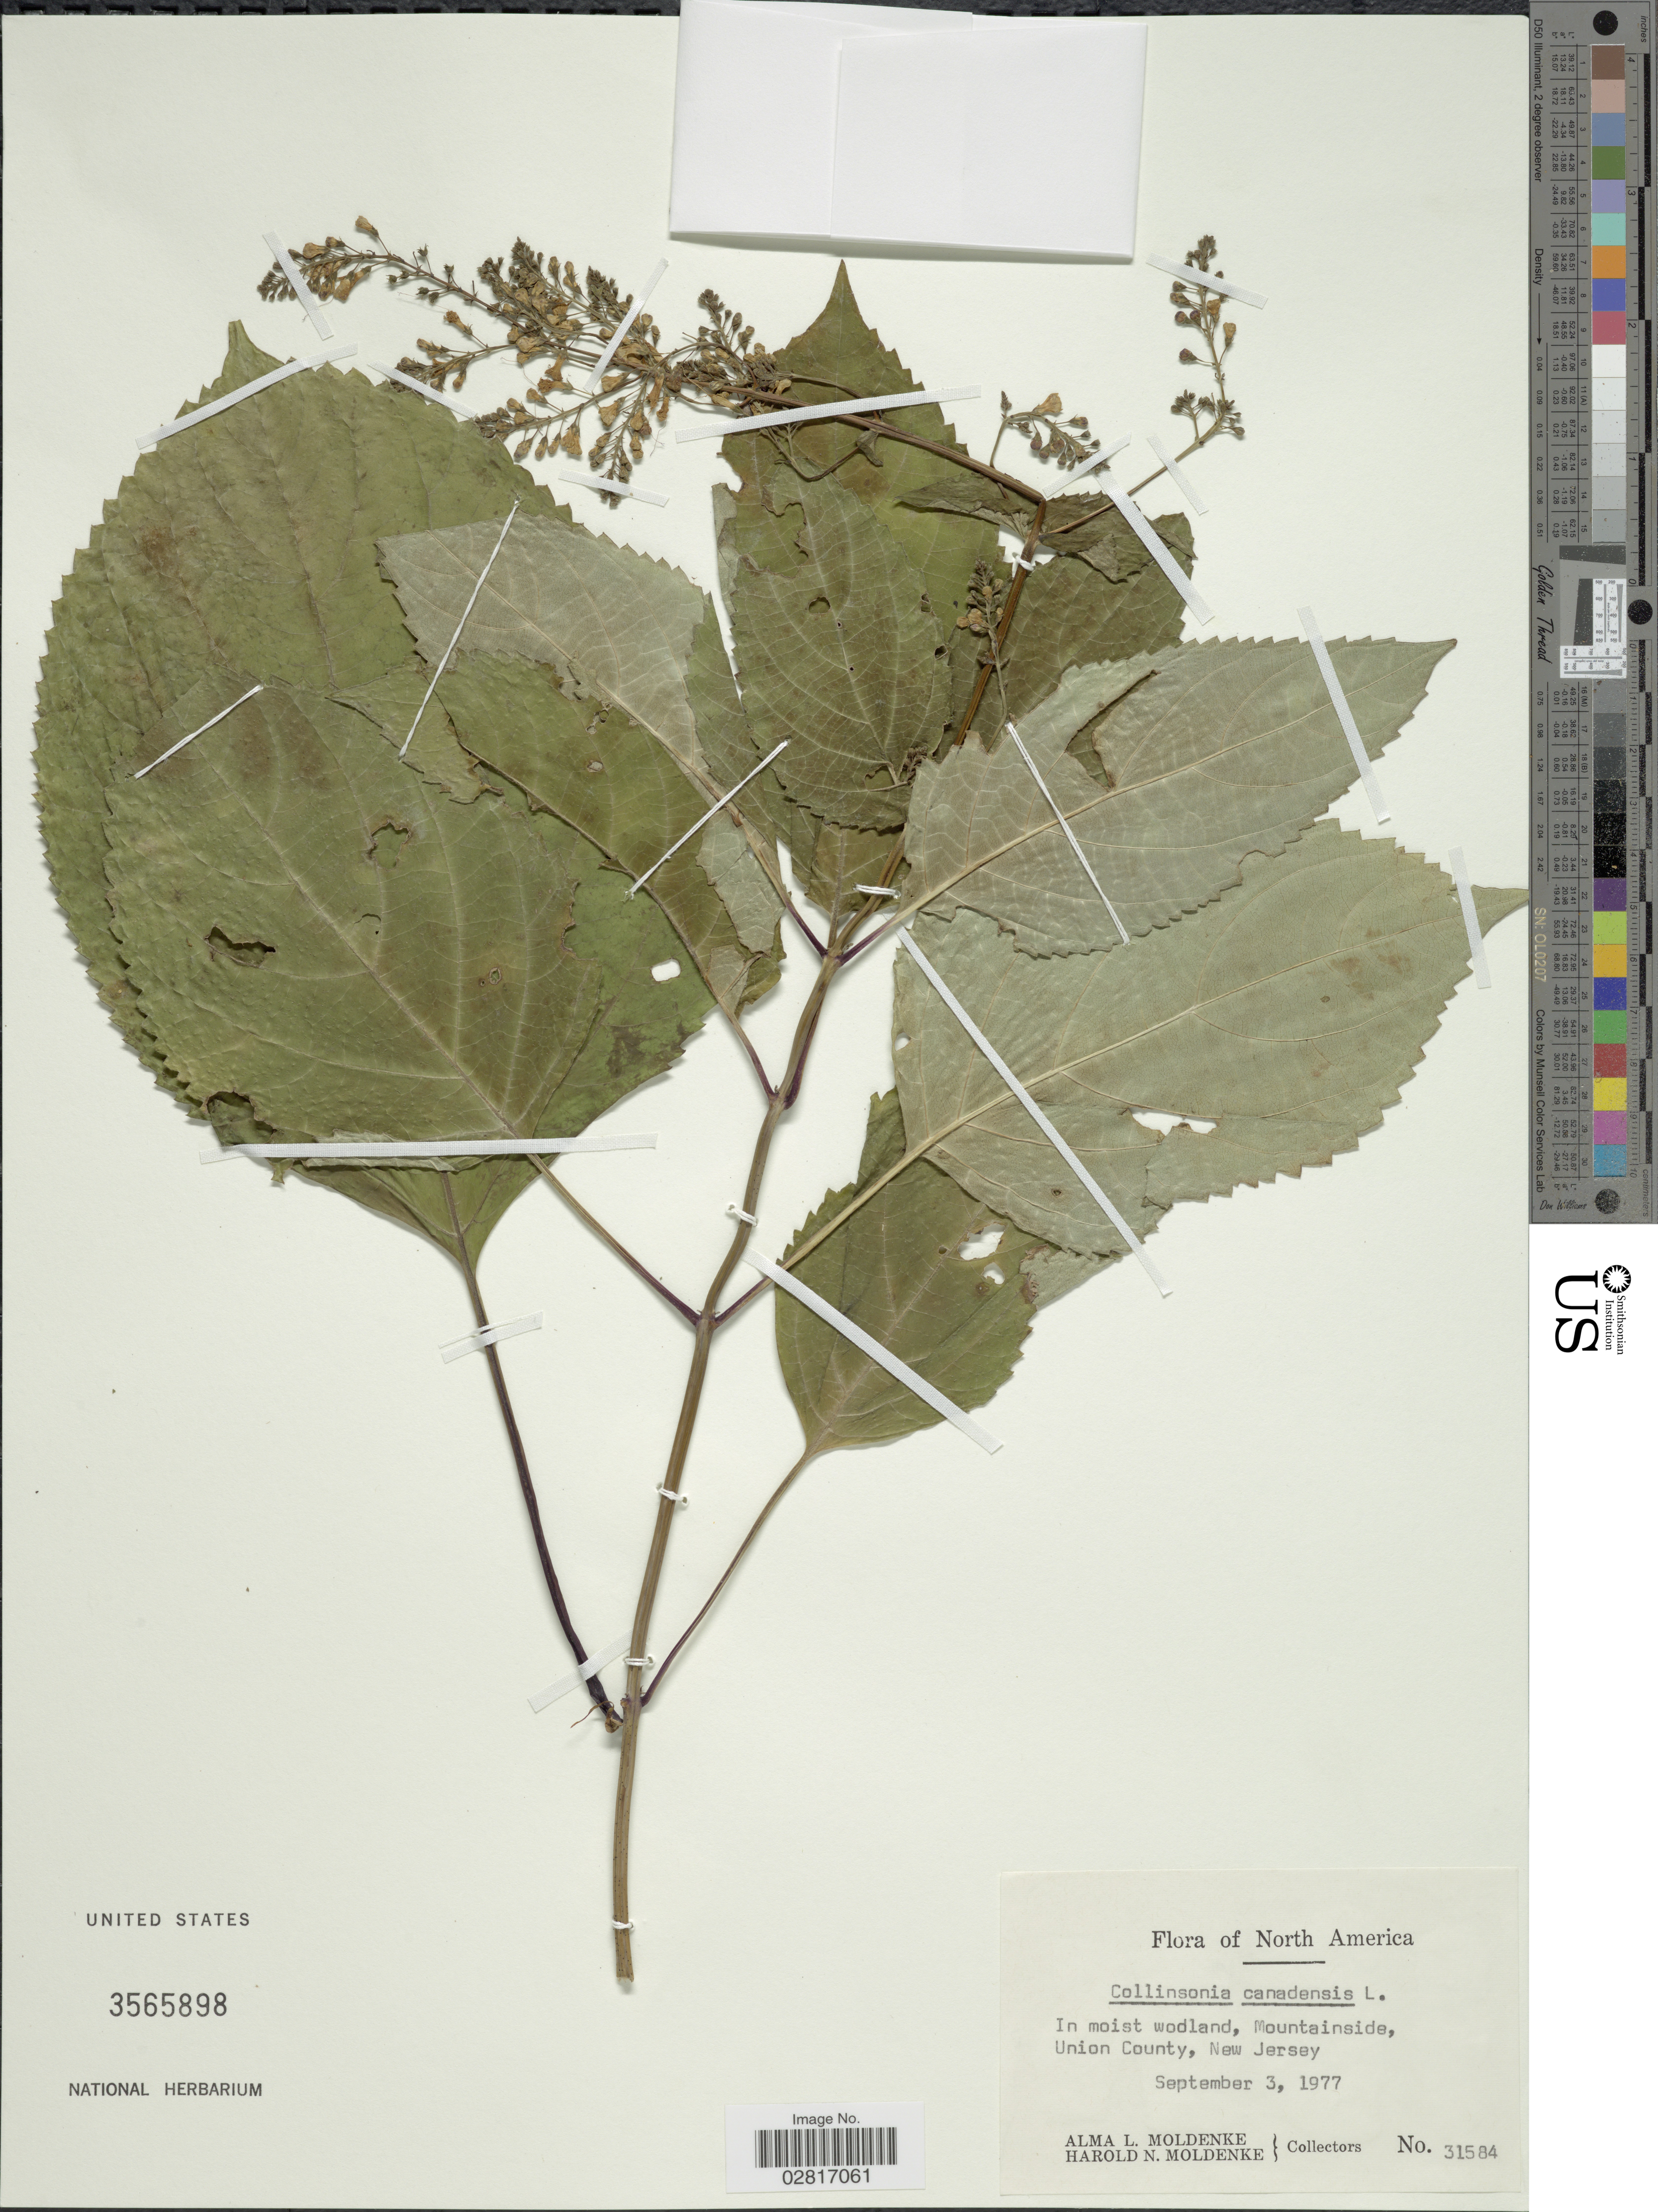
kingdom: Plantae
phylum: Tracheophyta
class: Magnoliopsida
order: Lamiales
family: Lamiaceae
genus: Collinsonia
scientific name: Collinsonia canadensis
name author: L.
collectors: A. L. Moldenke & H. N. Moldenke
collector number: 31584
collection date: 1977-09-03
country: United States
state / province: New Jersey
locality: Mountainside, Union County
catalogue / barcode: US 3565898